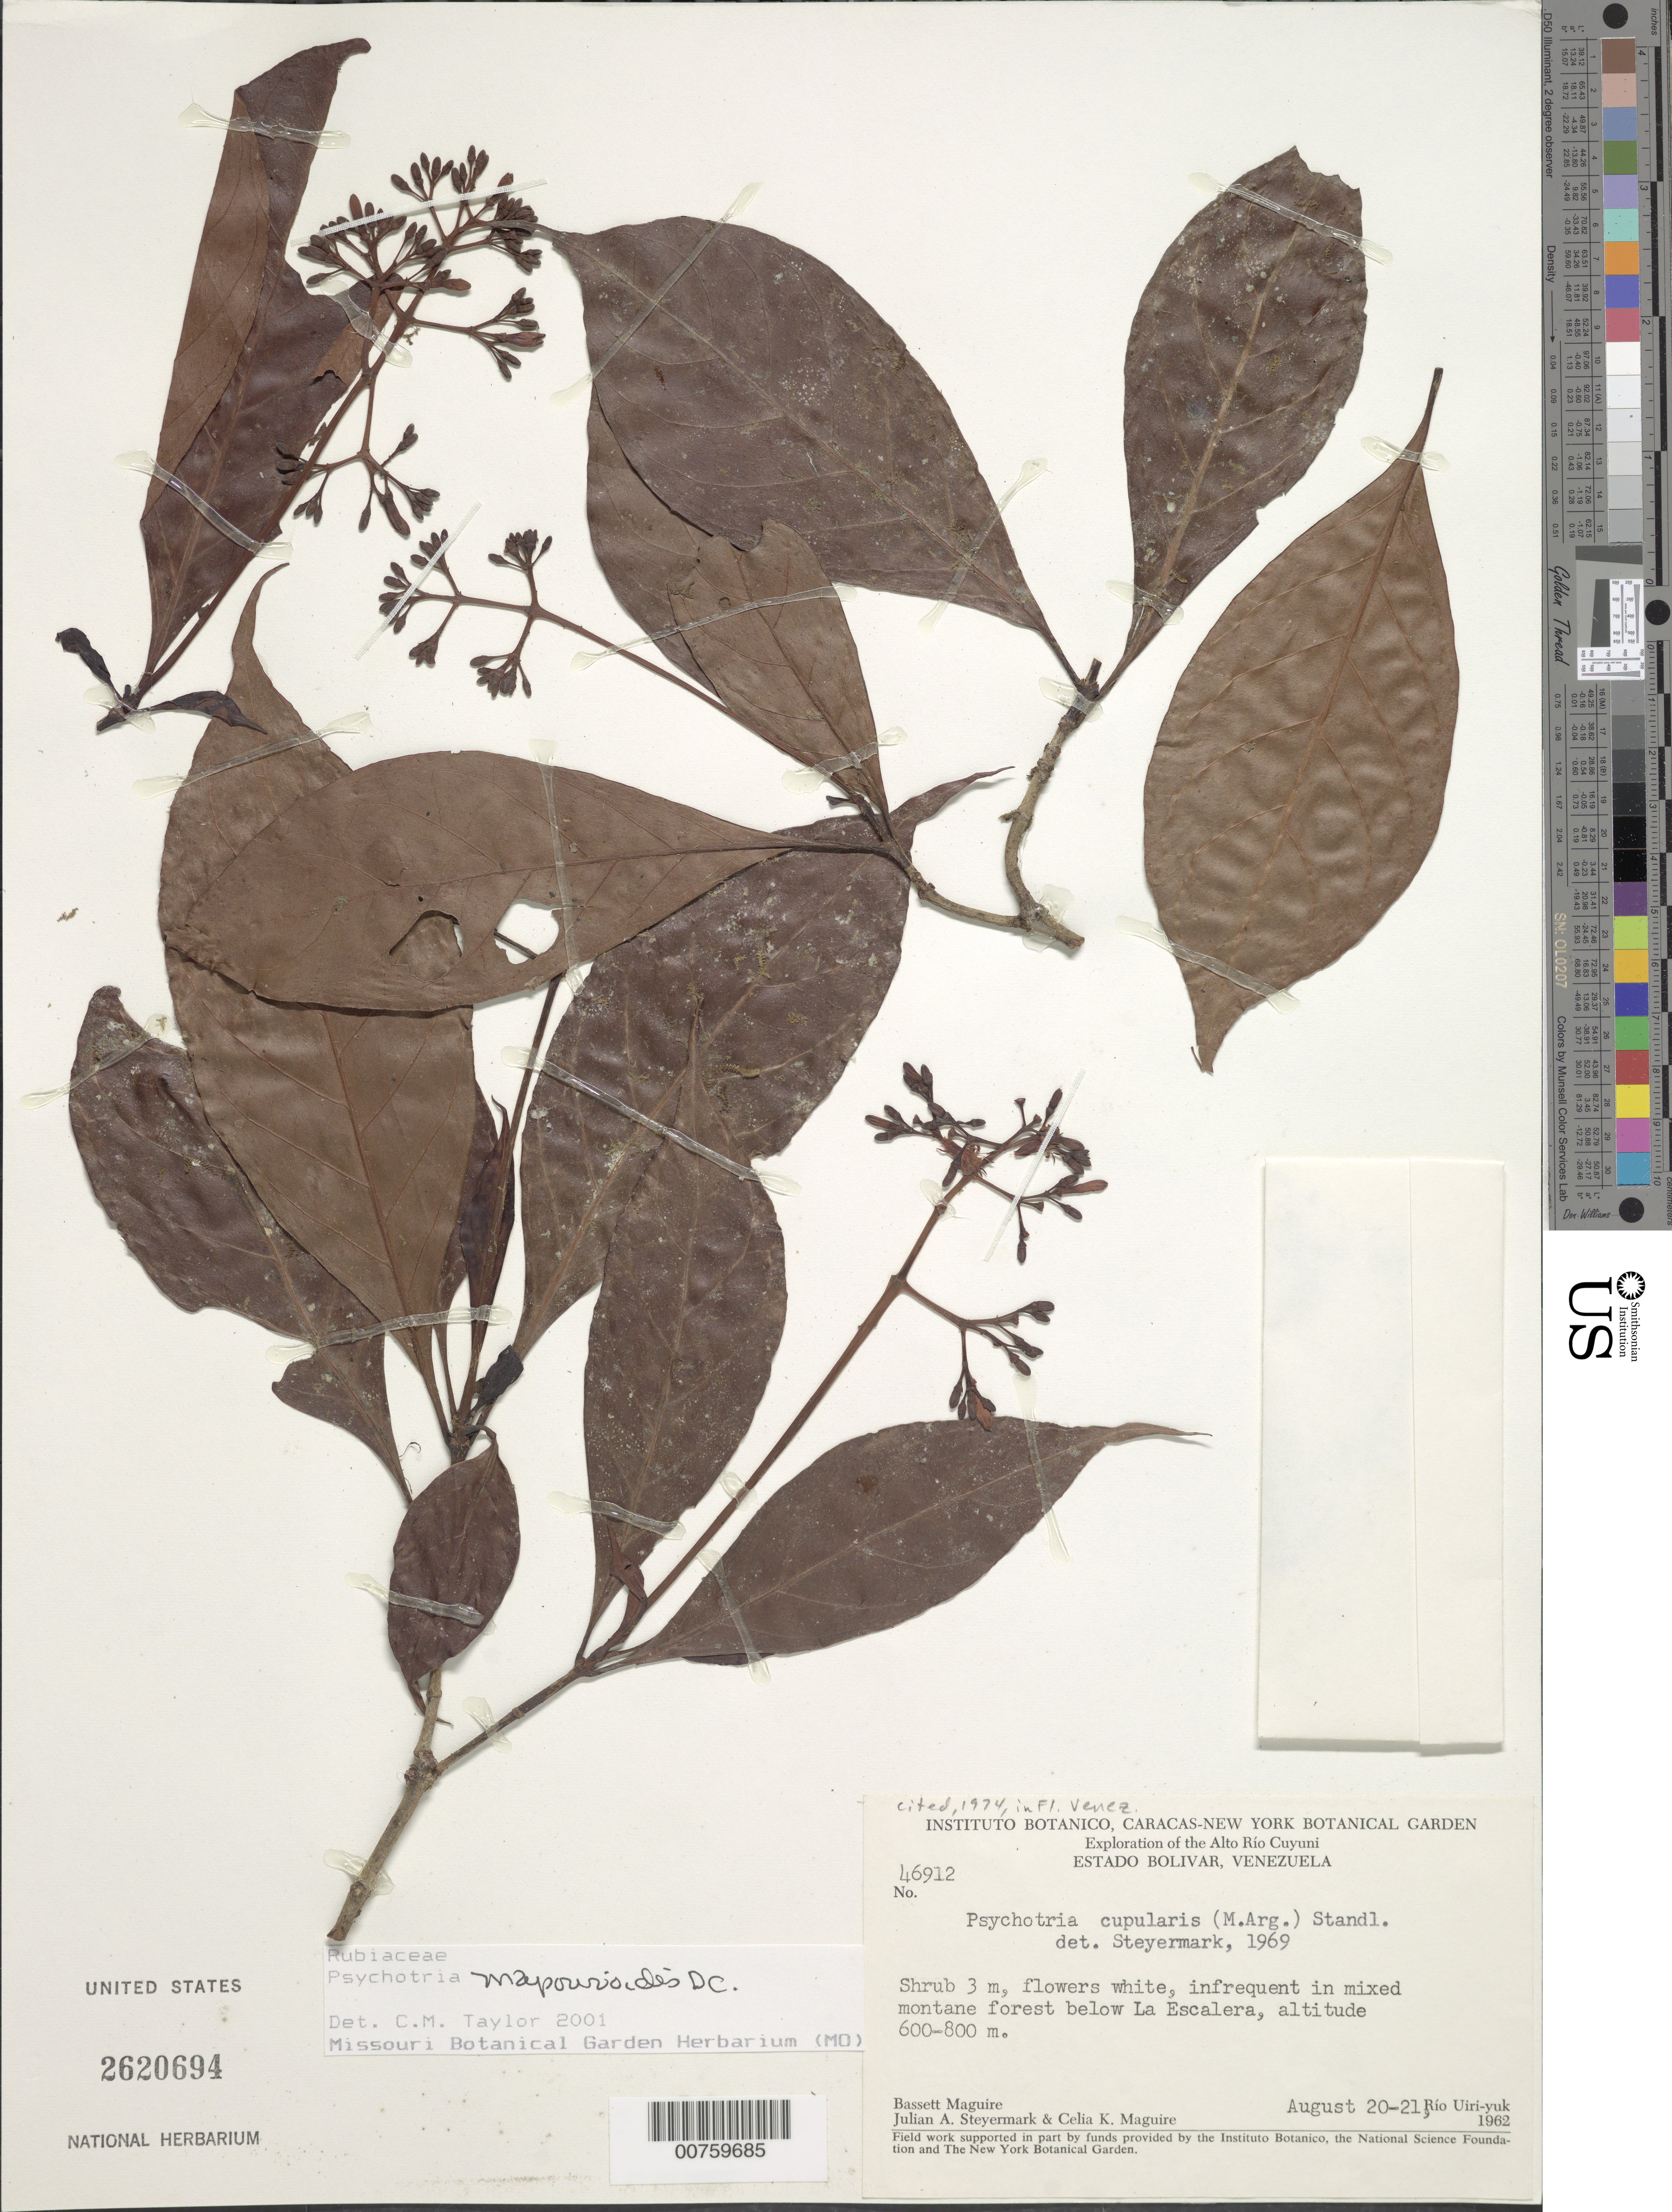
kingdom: Plantae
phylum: Tracheophyta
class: Magnoliopsida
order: Gentianales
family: Rubiaceae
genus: Psychotria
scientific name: Psychotria mapourioides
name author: DC.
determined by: Taylor, Charlotte M.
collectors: B. Maguire, C. K. Maguire & J. Steyermark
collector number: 46912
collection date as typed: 20-Aug-62 to 21-Aug-62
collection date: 1962-08-20/1962-08-21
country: Venezuela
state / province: Bolívar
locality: Alto Río Cuyuni, Río Uiri-yuk, La Escalera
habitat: Mixed montane forest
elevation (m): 600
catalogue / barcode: US 2620694